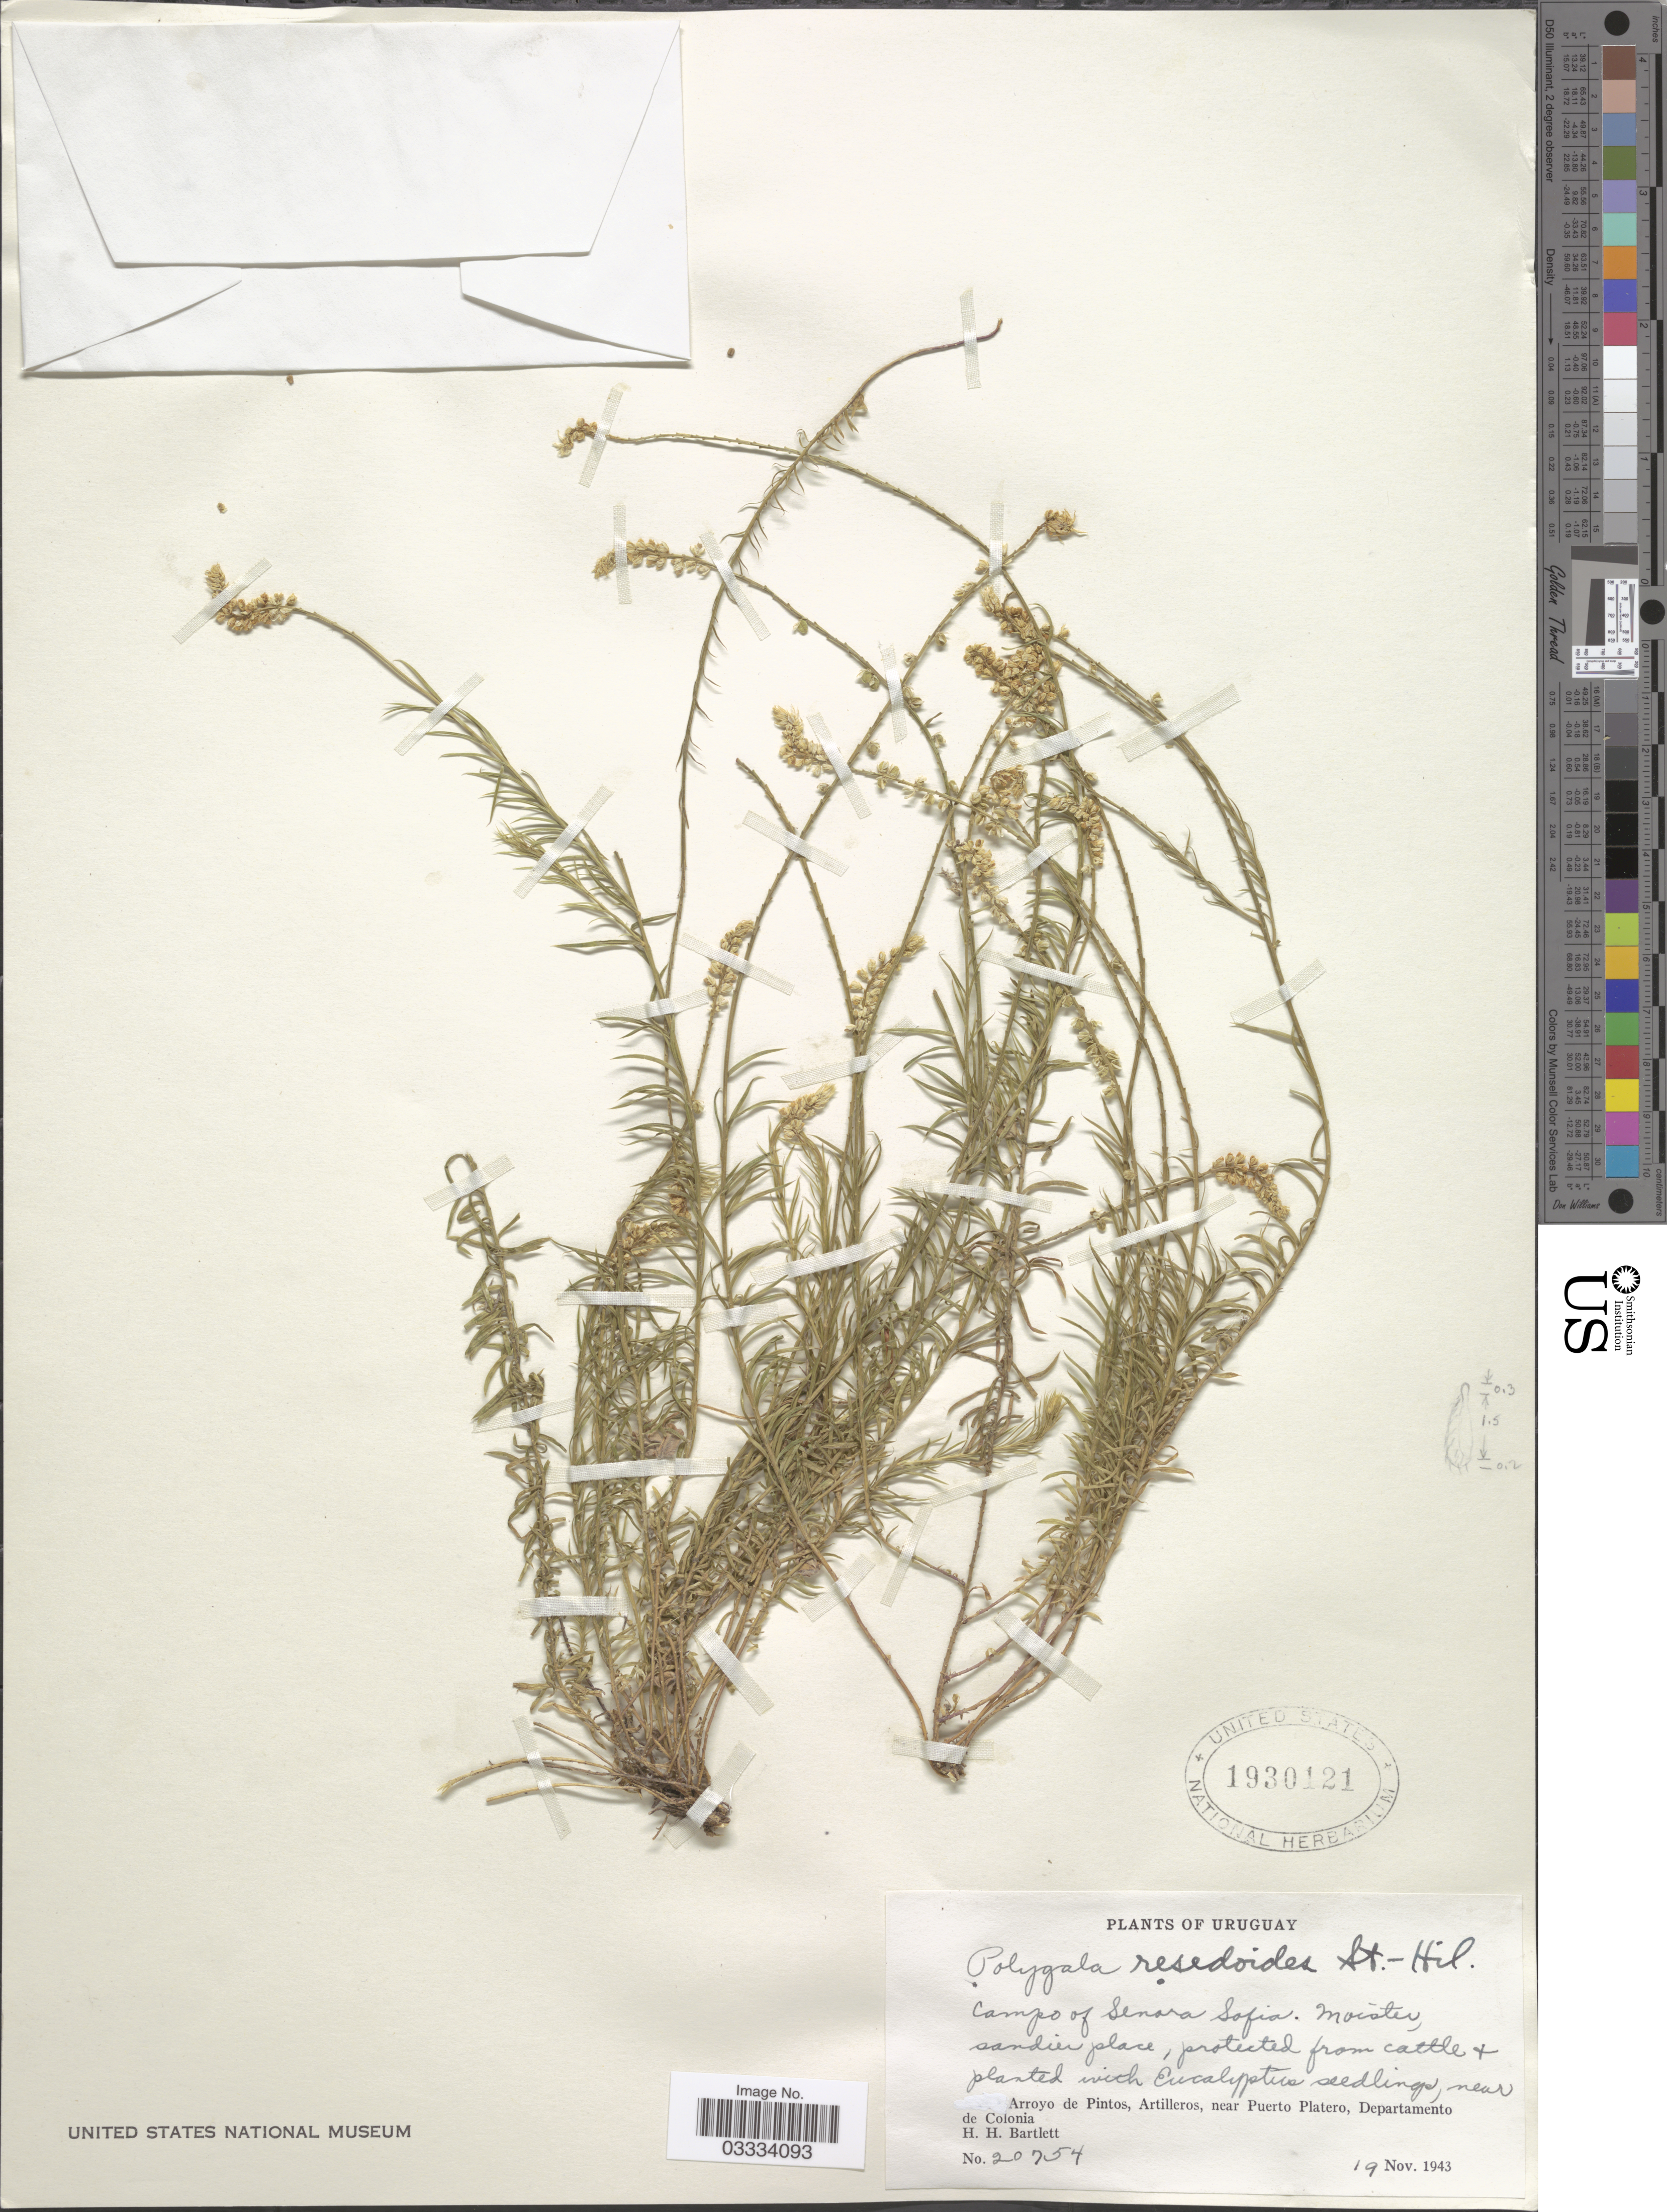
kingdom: Plantae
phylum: Tracheophyta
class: Magnoliopsida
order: Fabales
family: Polygalaceae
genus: Polygala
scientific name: Polygala resedoides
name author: A. St.-Hil. & Moq.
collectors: H. H. Bartlett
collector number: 20754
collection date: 1943-11-19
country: Uruguay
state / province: Colonia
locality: Near Arroyo de Pintos, Artilleros, near Puerto Platero, Departamento de Colonia.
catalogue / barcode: US 1930121